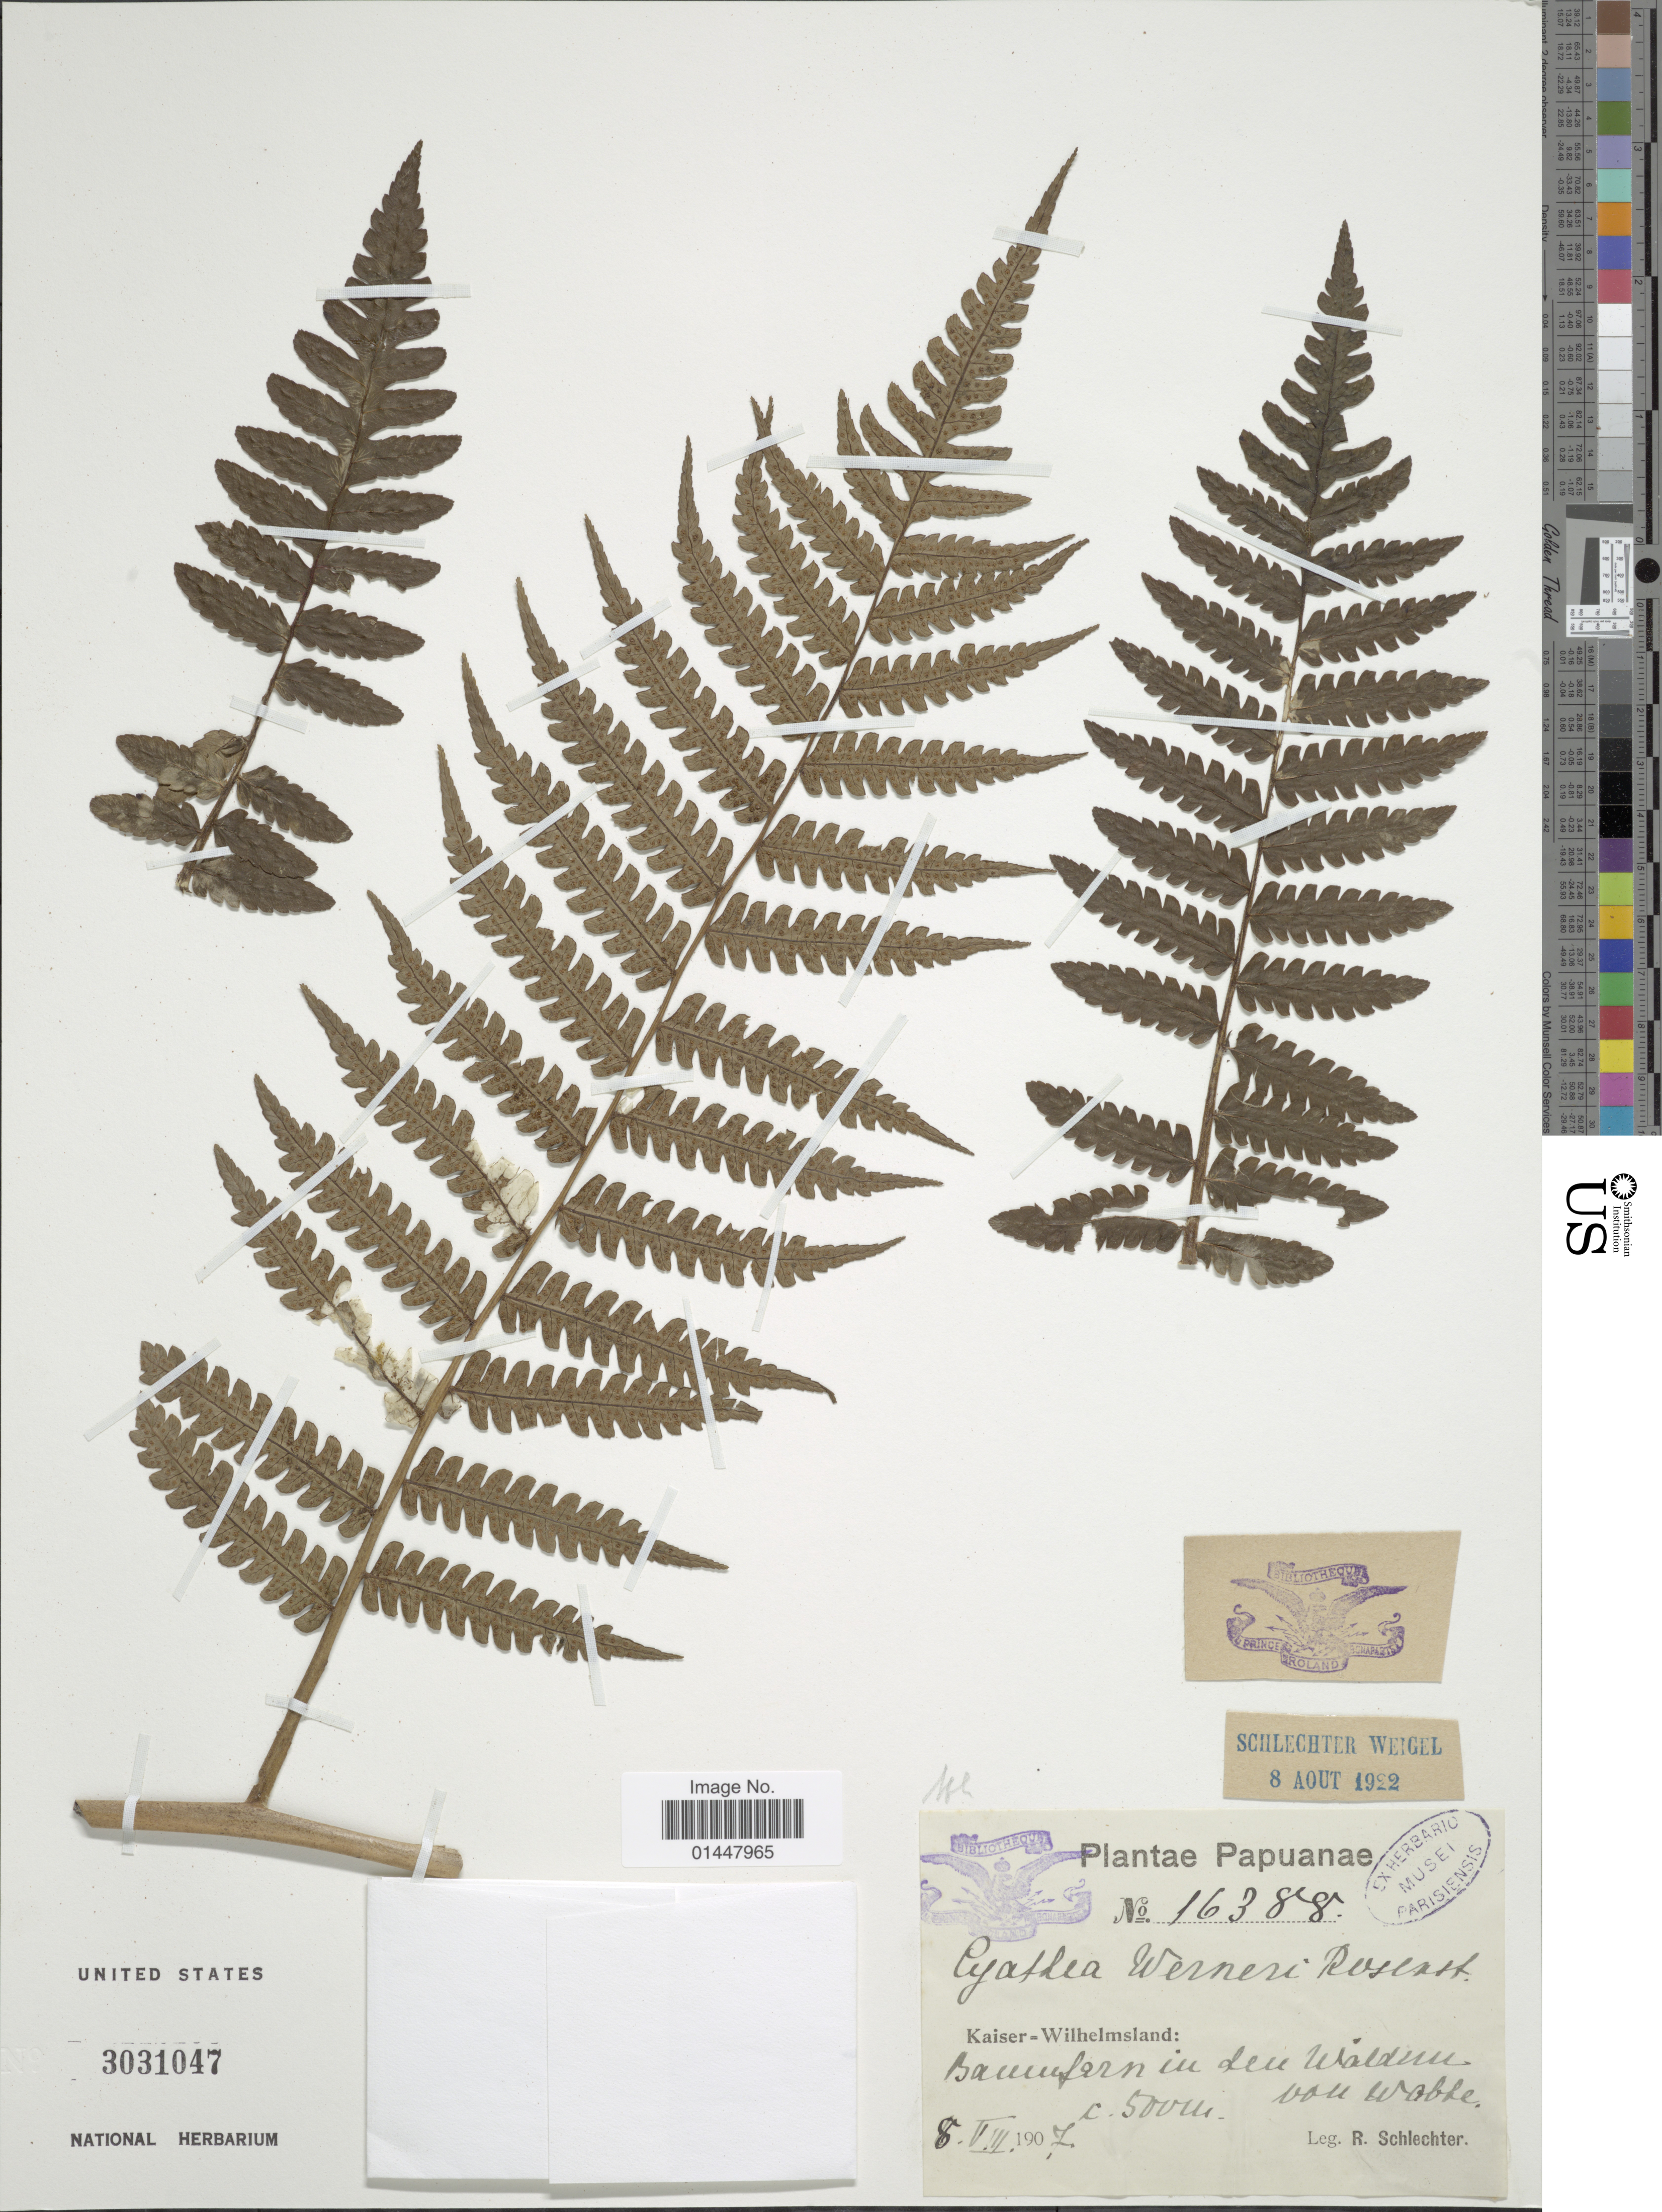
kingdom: Plantae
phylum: Tracheophyta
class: Polypodiopsida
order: Cyatheales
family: Cyatheaceae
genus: Sphaeropteris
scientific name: Sphaeropteris werneri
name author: (Rosenst.) R.M. Tryon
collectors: F. R. R. Schlechter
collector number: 16388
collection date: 1907-08-08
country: Papua New Guinea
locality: Papuanae, Kaiser-Wilhelmsland: Baumfarn in den wäldern von Wobbe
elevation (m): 500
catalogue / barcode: US 3031047